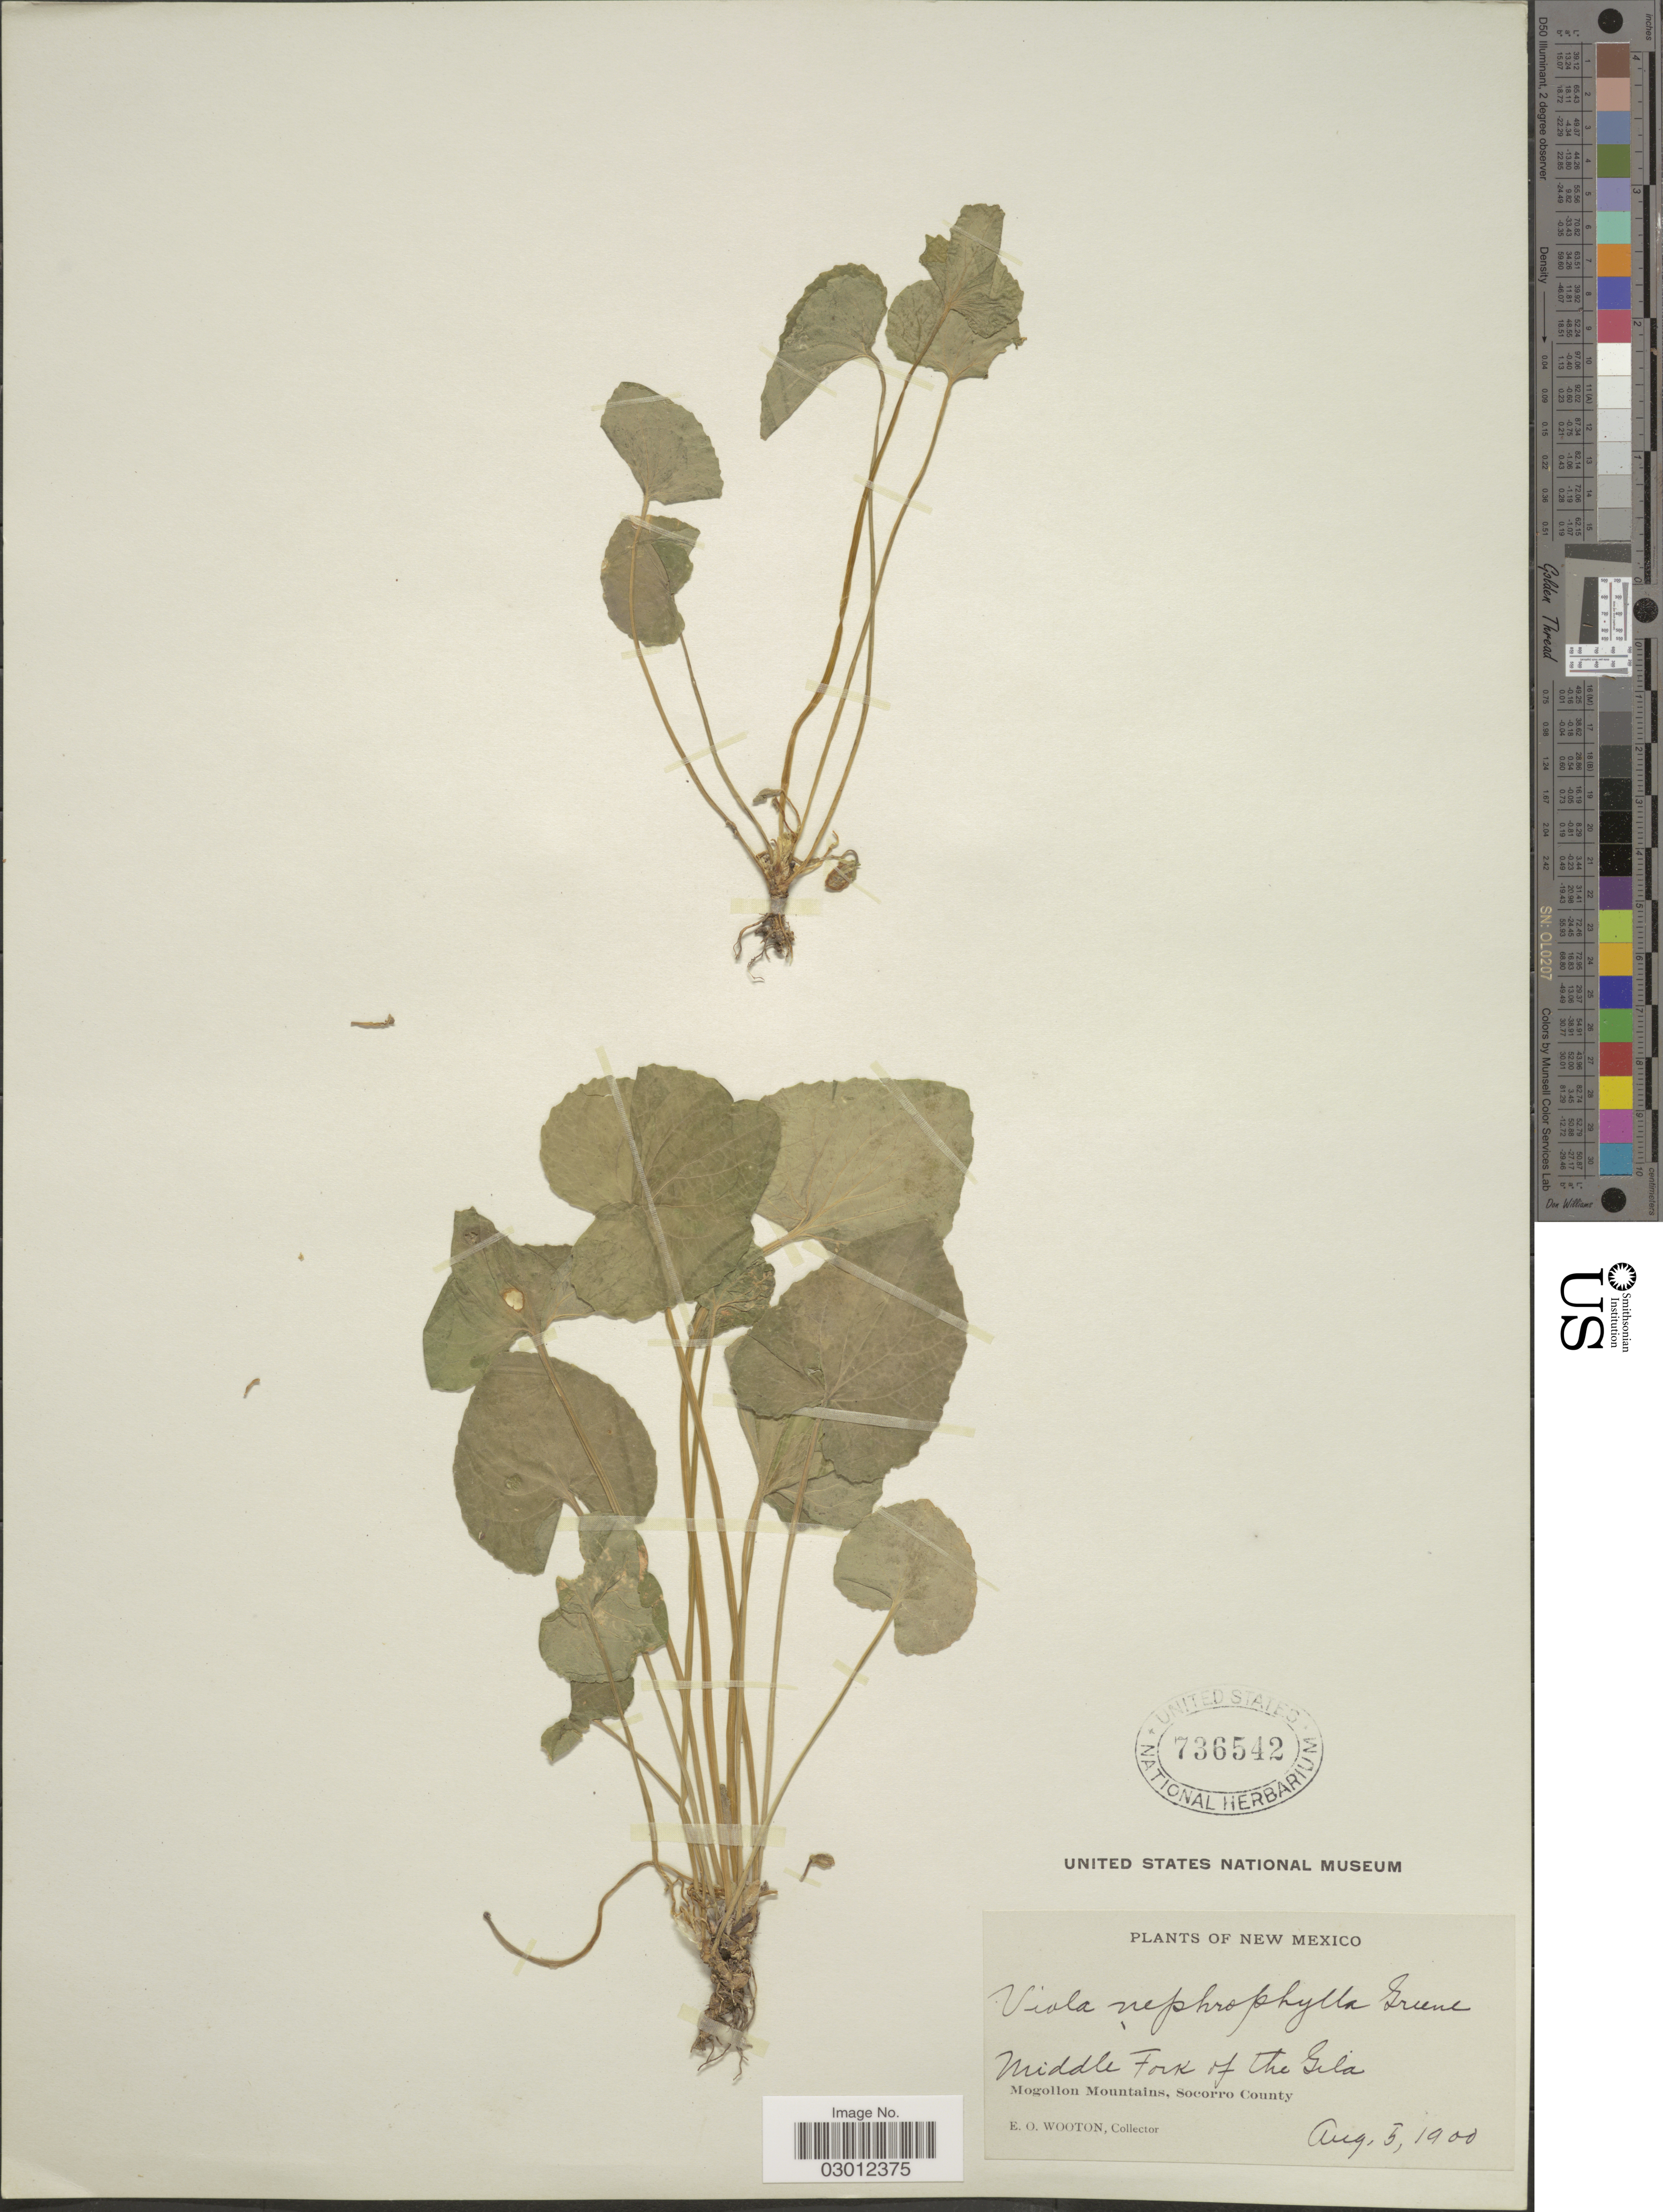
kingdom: Plantae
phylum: Tracheophyta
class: Magnoliopsida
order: Malpighiales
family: Violaceae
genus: Viola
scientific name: Viola nephrophylla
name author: Greene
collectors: E. O. Wooton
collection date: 1900-08-05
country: United States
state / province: New Mexico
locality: Middle Fork of the Gila. Mogollon Mountains, Socorro County.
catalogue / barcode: US 736542